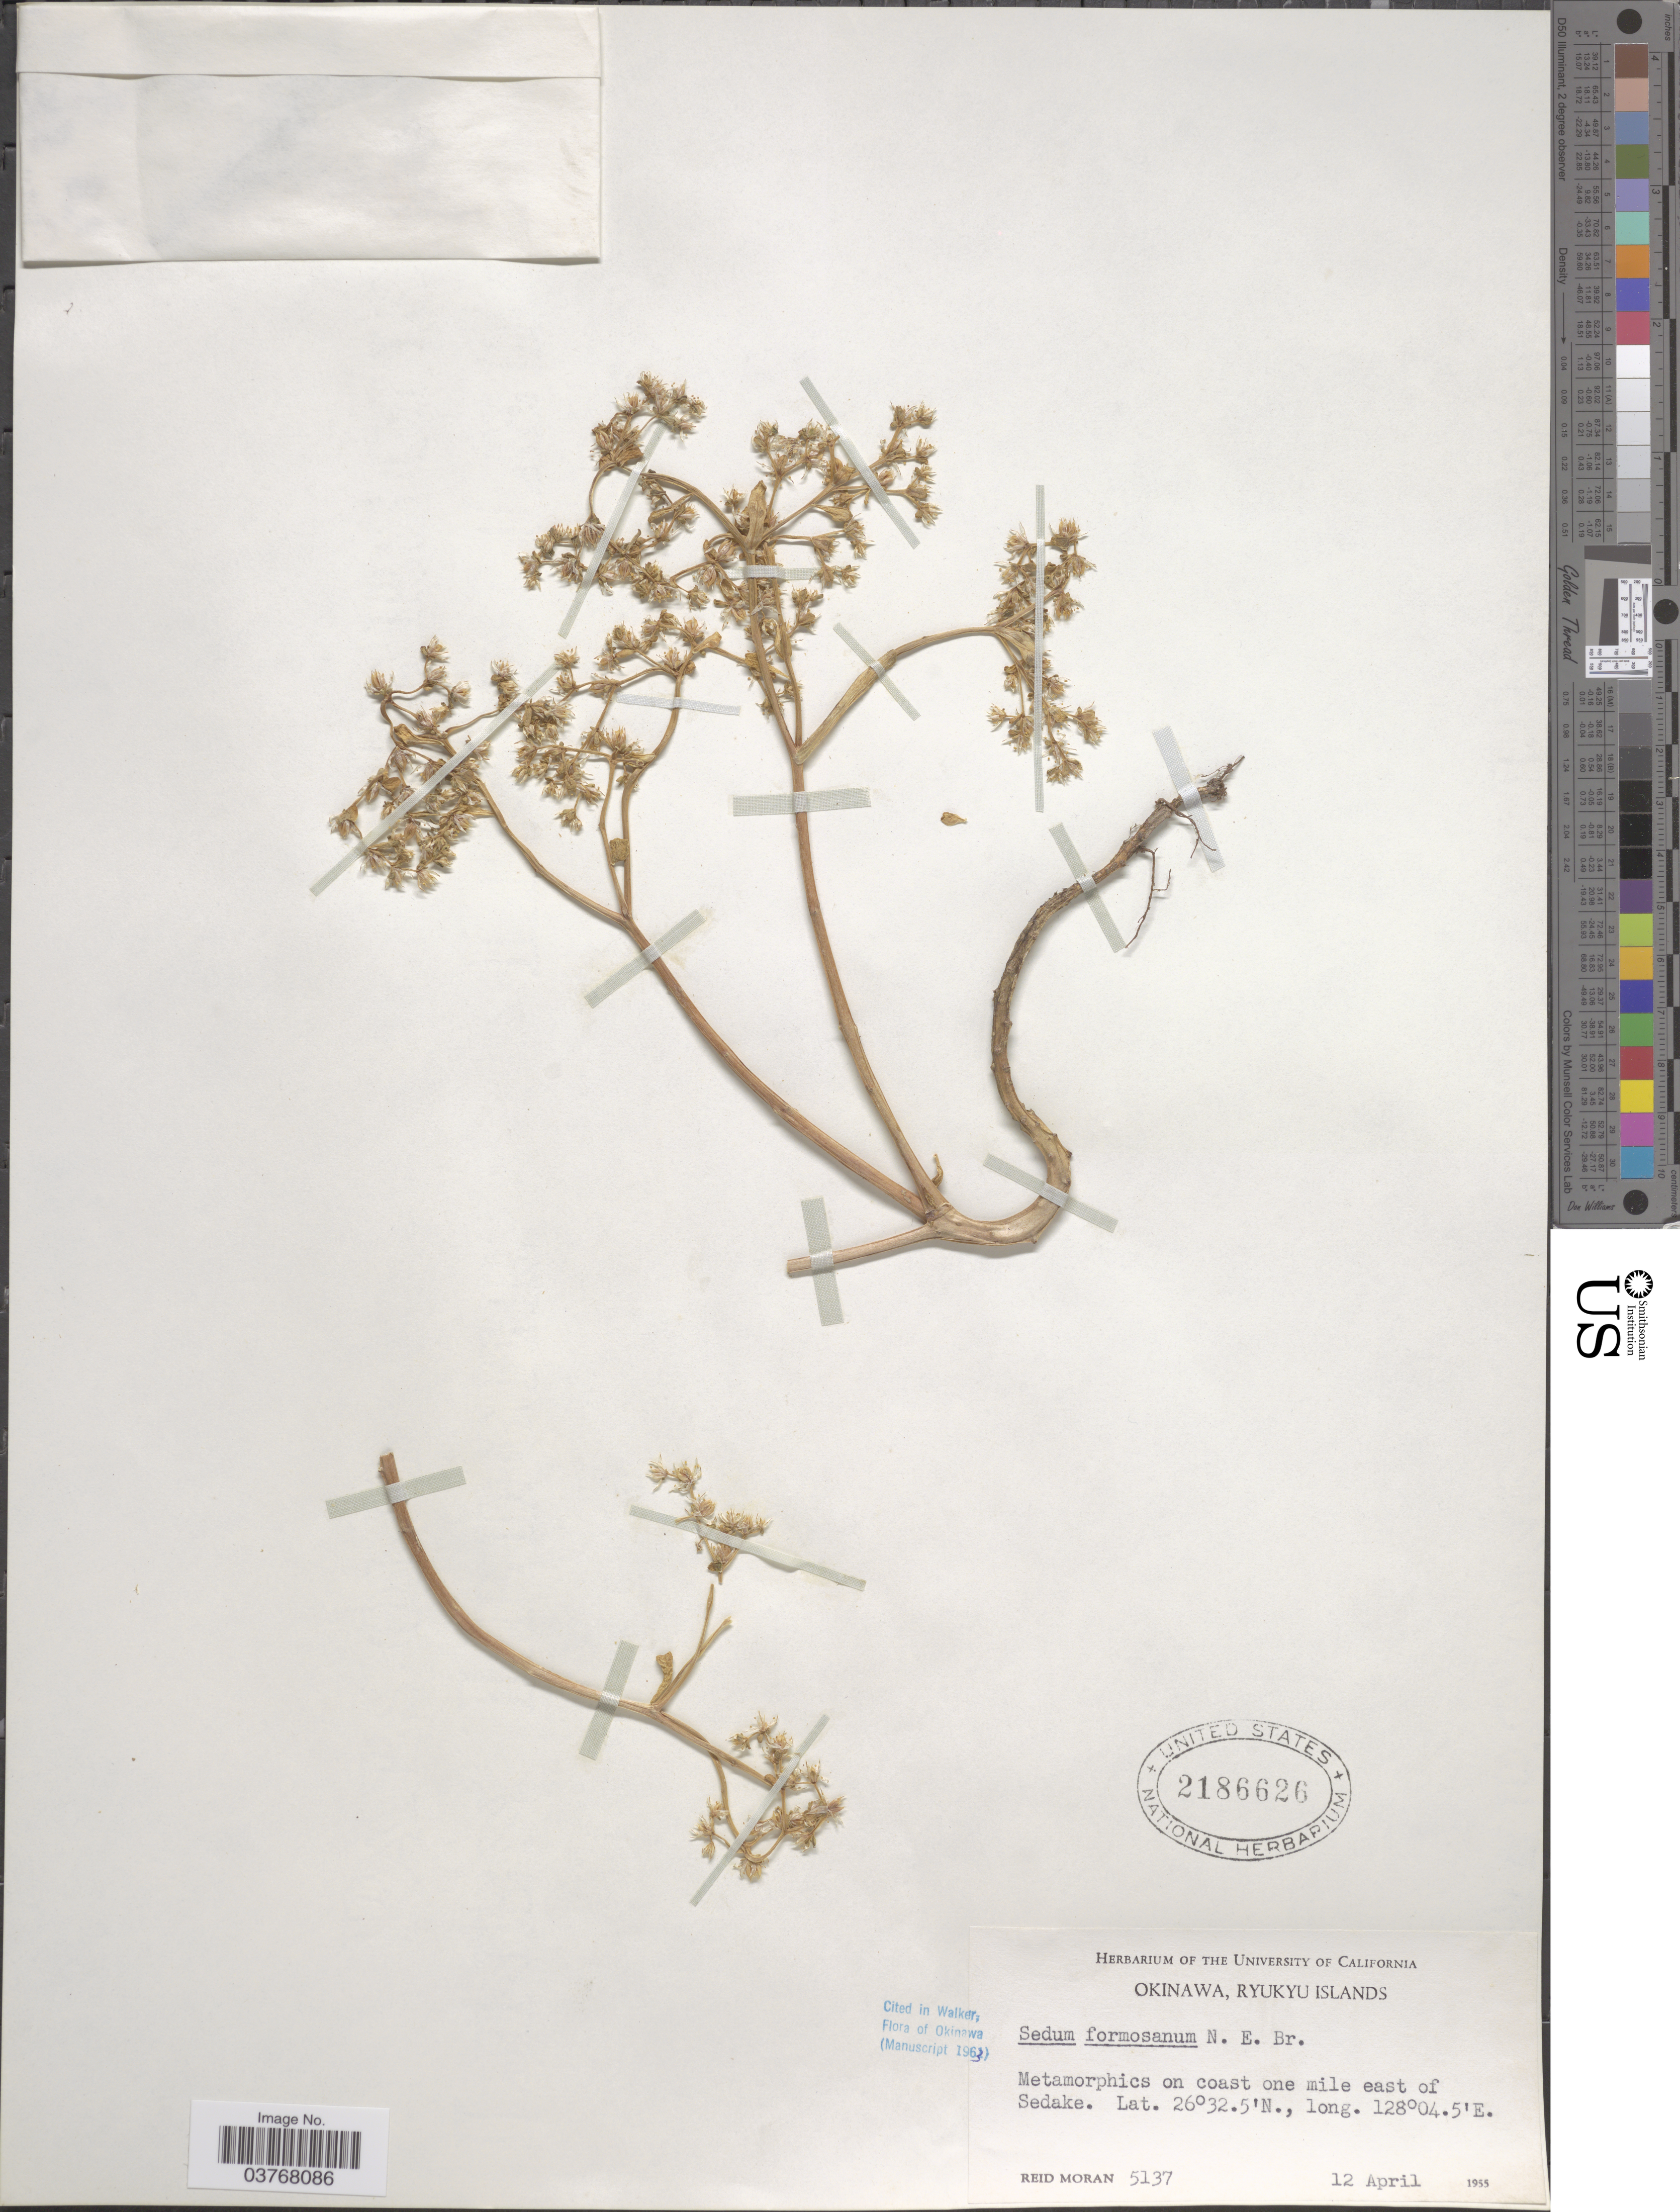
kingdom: Plantae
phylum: Tracheophyta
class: Magnoliopsida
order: Saxifragales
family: Crassulaceae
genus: Sedum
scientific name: Sedum formosanum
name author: N.E. Br.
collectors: R. V. Moran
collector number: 5137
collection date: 1955-04-12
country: Japan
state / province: Okinawa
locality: Ryukyu Islands. Metamorphics on coast one mile east of Sedake.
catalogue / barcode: US 2186626